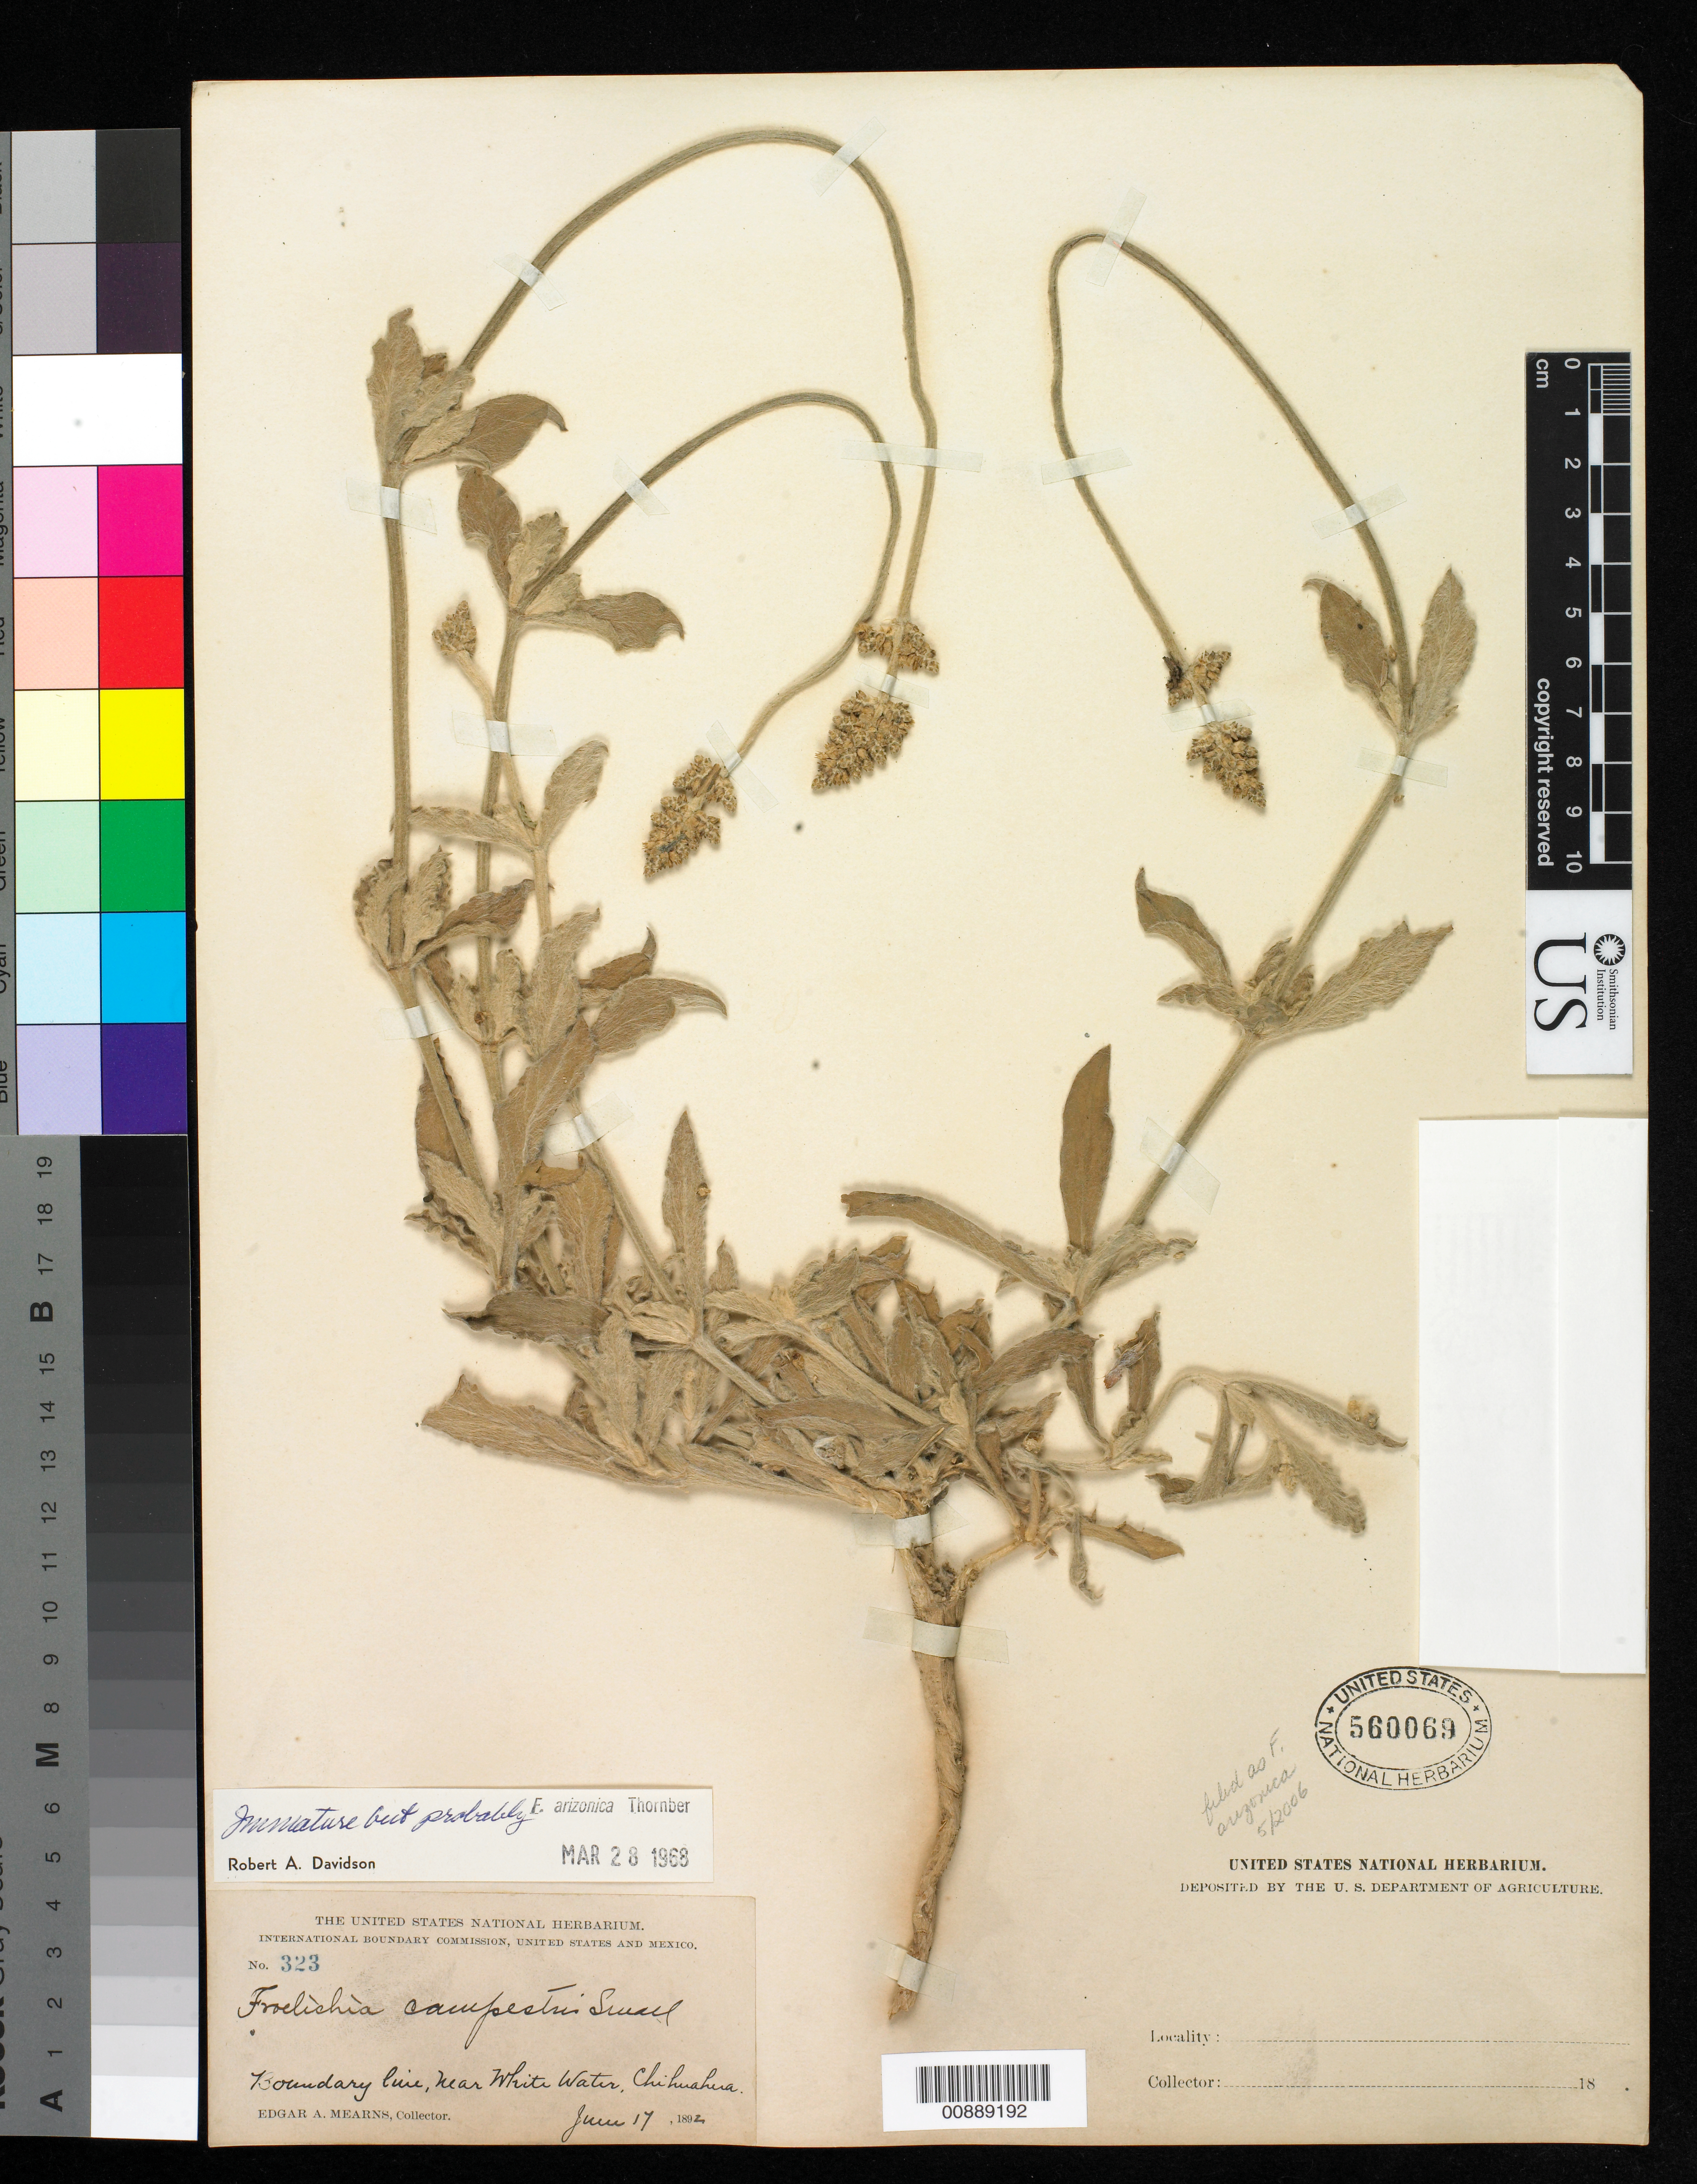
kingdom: Plantae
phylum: Tracheophyta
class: Magnoliopsida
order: Caryophyllales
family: Amaranthaceae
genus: Froelichia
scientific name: Froelichia arizonica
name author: Thornber ex Standl.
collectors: E. A. Mearns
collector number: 323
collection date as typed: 17 Jun 1892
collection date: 1892-06-17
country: Mexico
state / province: Chihuahua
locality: Boundary Line, near White Water, Chihuahua.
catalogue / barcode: US 560069